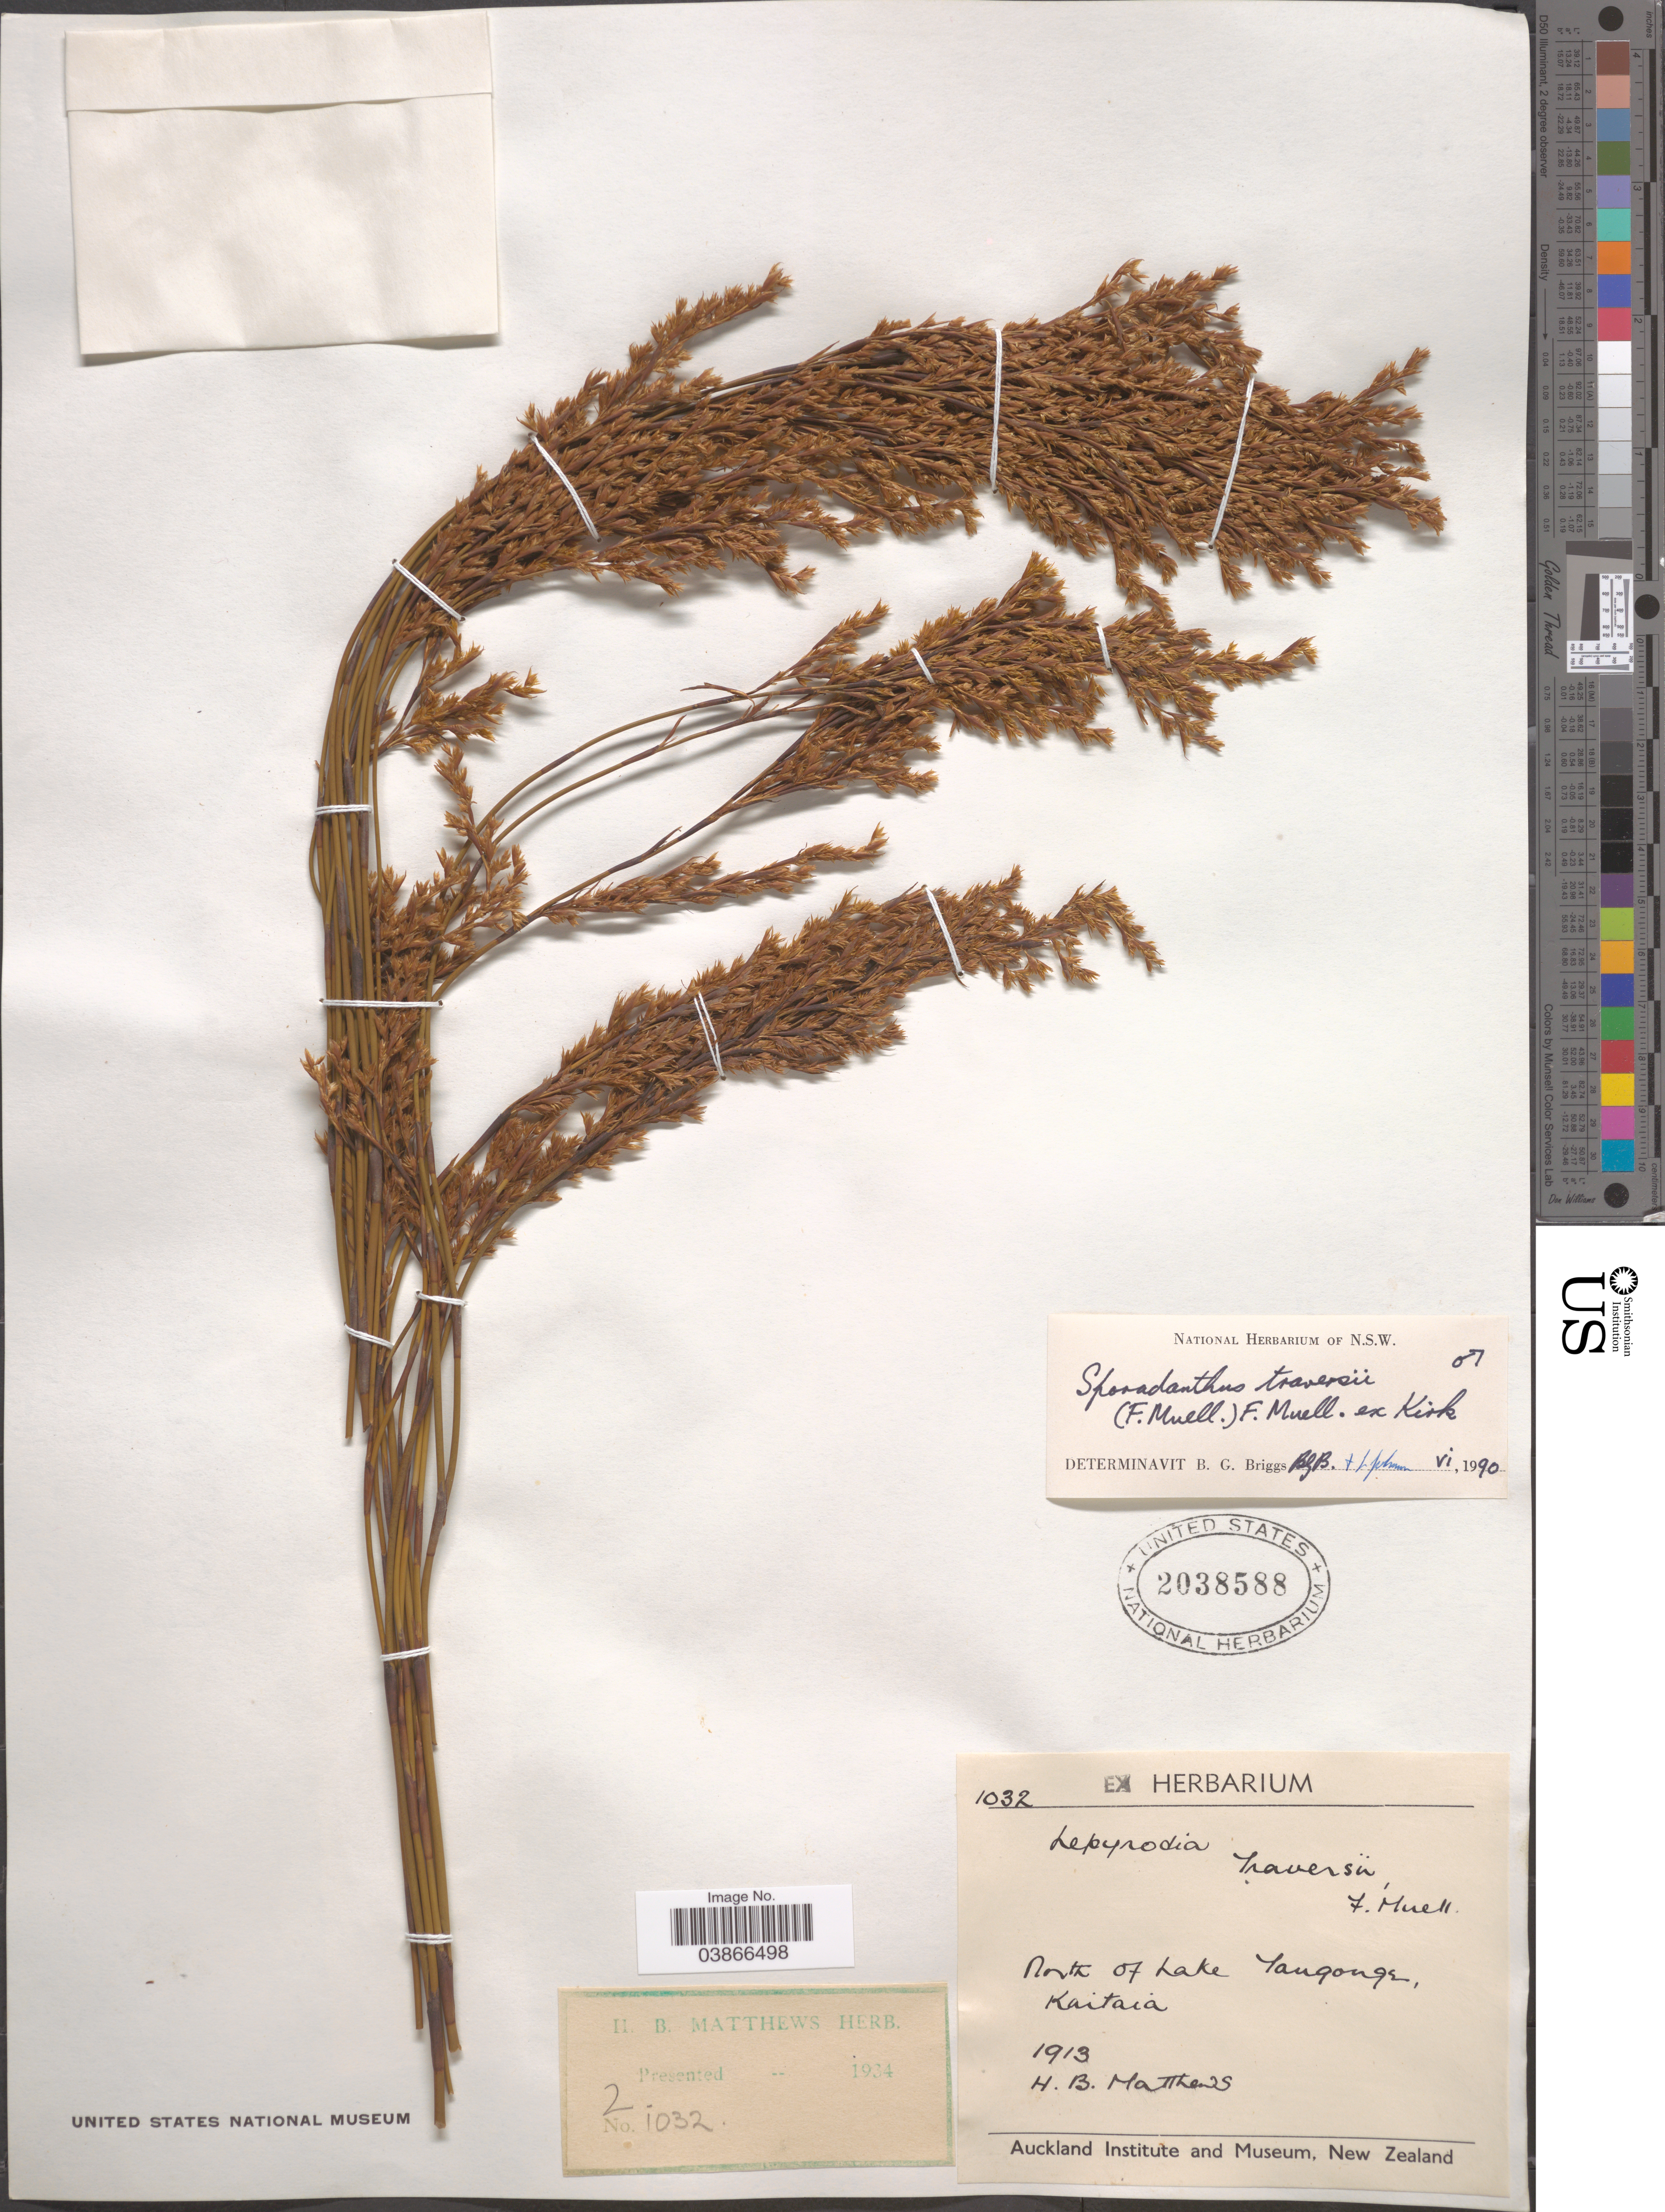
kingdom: Plantae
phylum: Tracheophyta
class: Liliopsida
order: Poales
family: Restionaceae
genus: Sporadanthus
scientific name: Sporadanthus traversii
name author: (F. Muell.) F. Muell.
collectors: H. B. Matthews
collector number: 1032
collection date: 1913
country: New Zealand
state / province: Auckland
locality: North of Lake Tangonge, Kaitaia.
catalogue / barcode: US 2038588